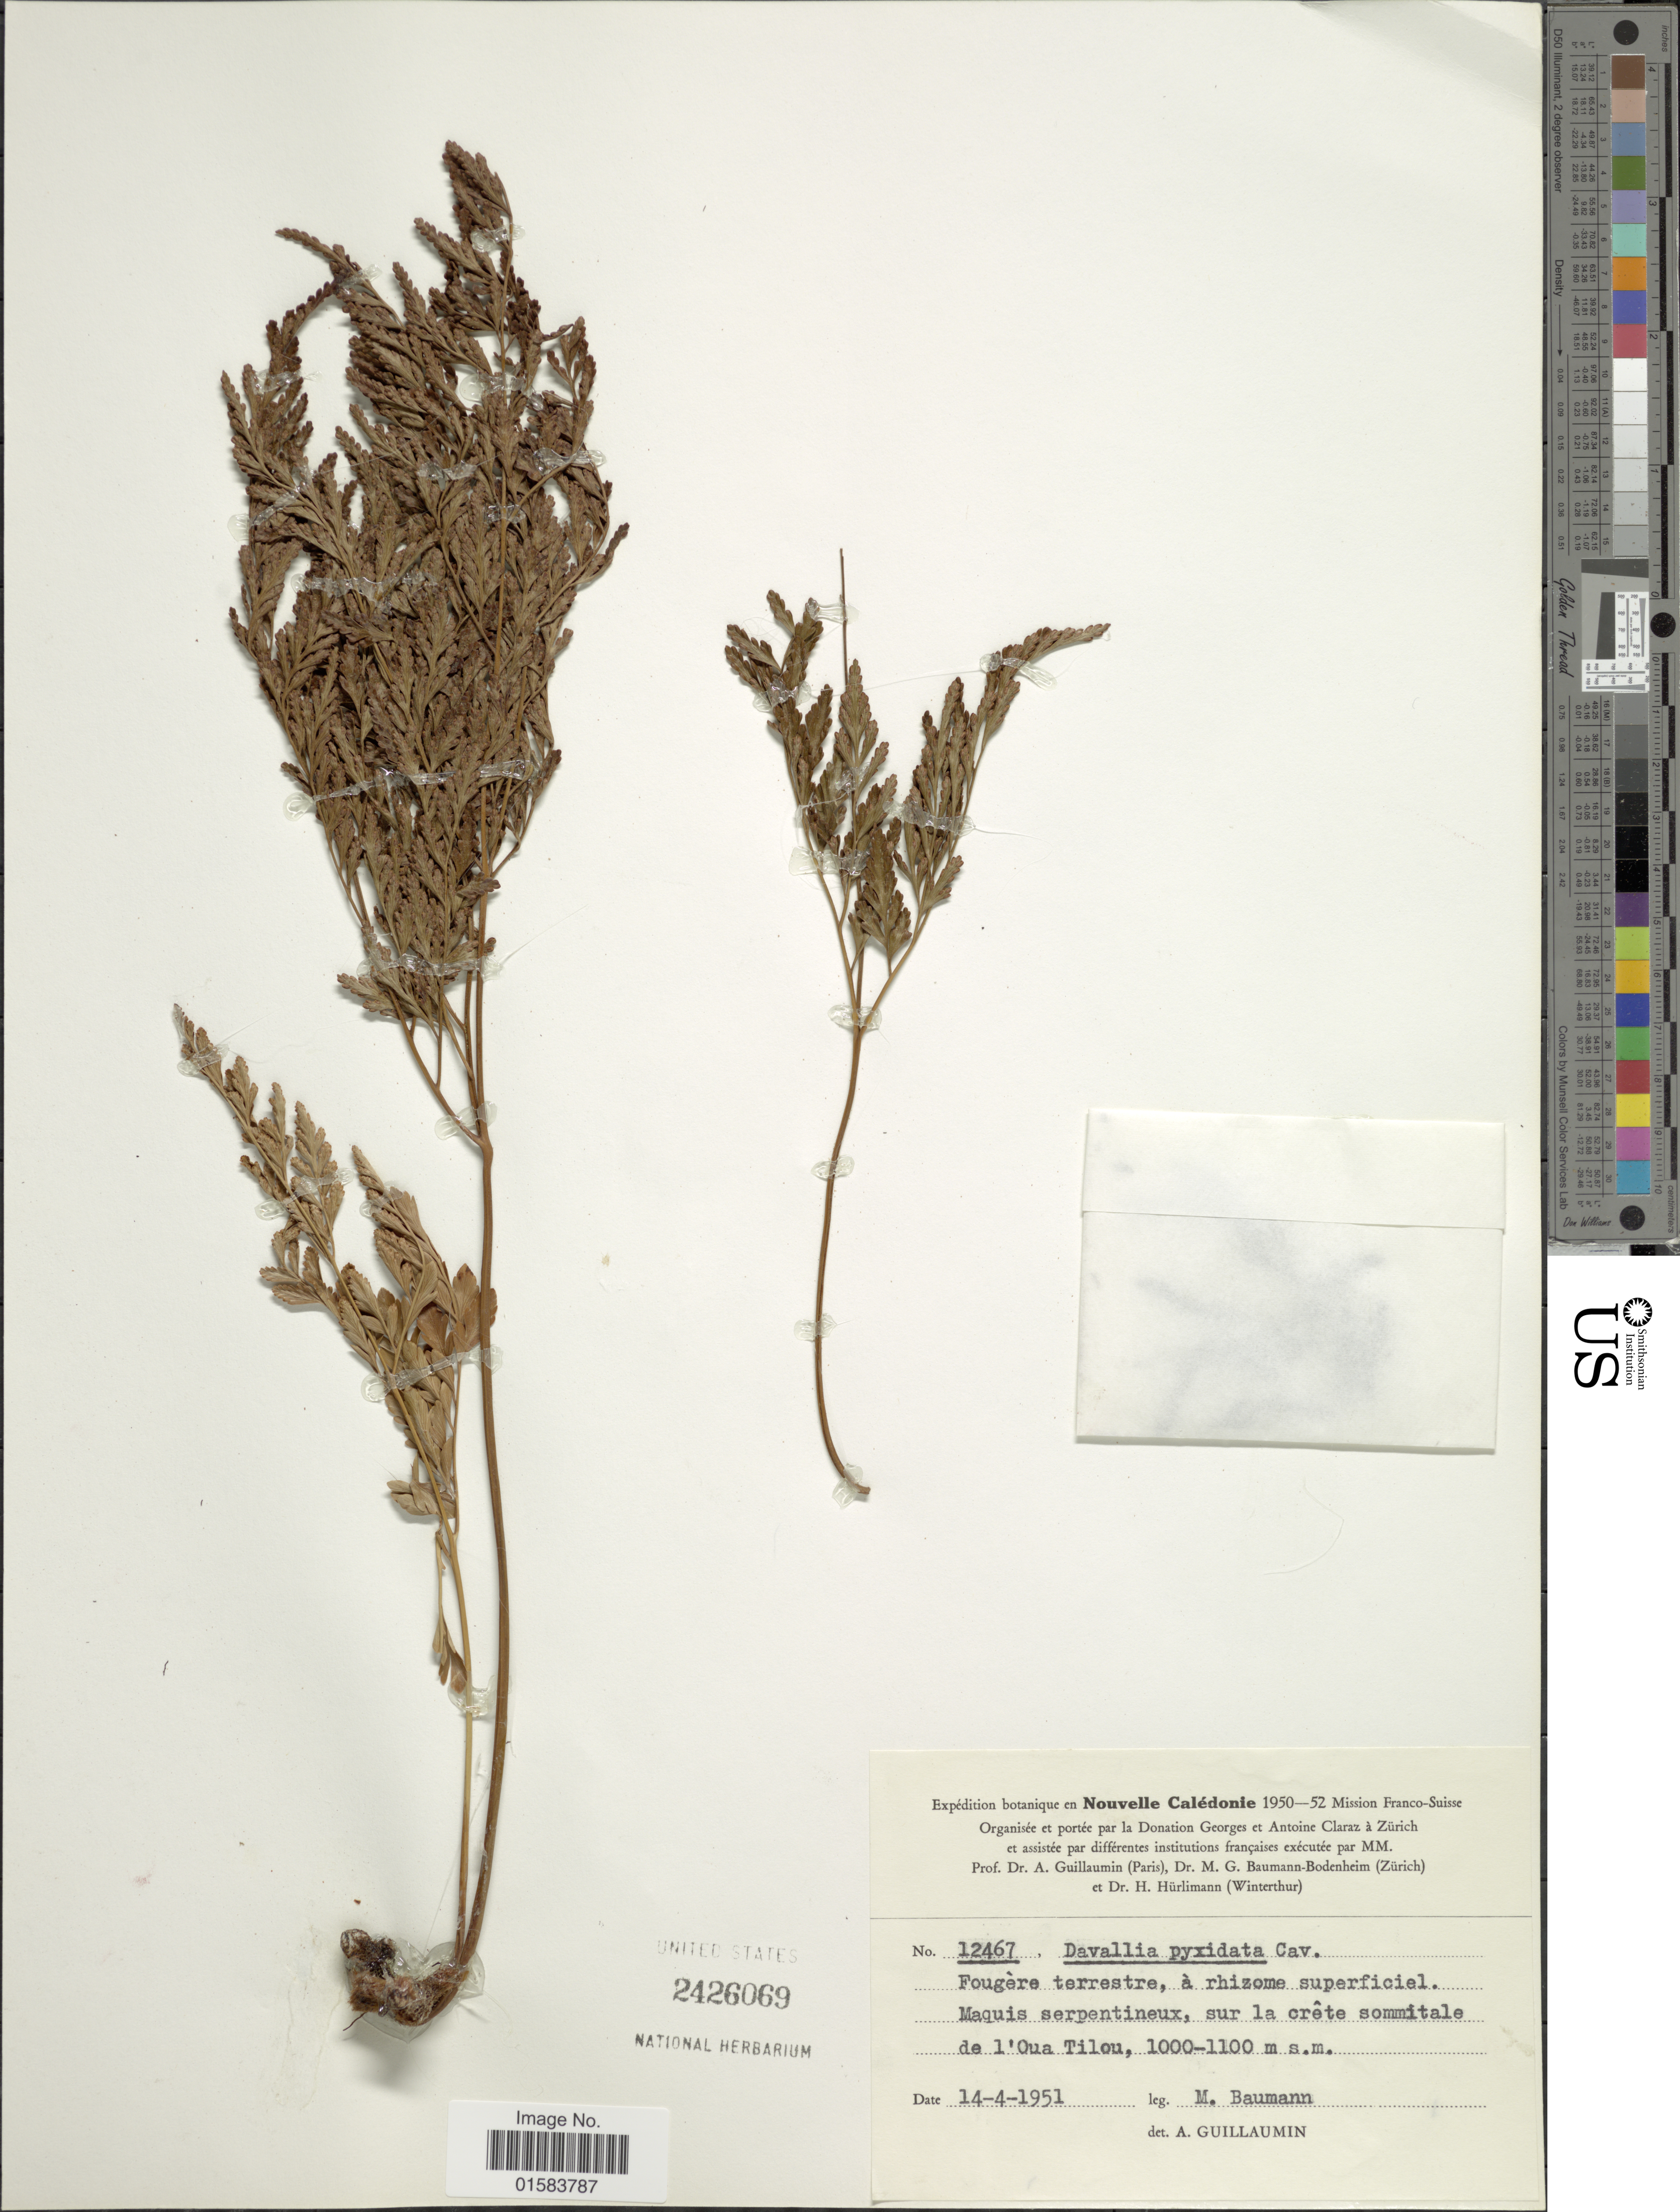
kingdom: Plantae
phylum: Tracheophyta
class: Polypodiopsida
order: Polypodiales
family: Davalliaceae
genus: Davallia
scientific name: Davallia solida var. pyxidata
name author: (Cav.) Noot.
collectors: M. Baumann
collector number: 12467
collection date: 1951-04-14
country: New Caledonia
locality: Fougere terrestre a rhizome superficiel, Maquis serpintineux, sur la crete sommitale de l'Oua Tilou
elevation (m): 1000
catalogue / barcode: US 2426069